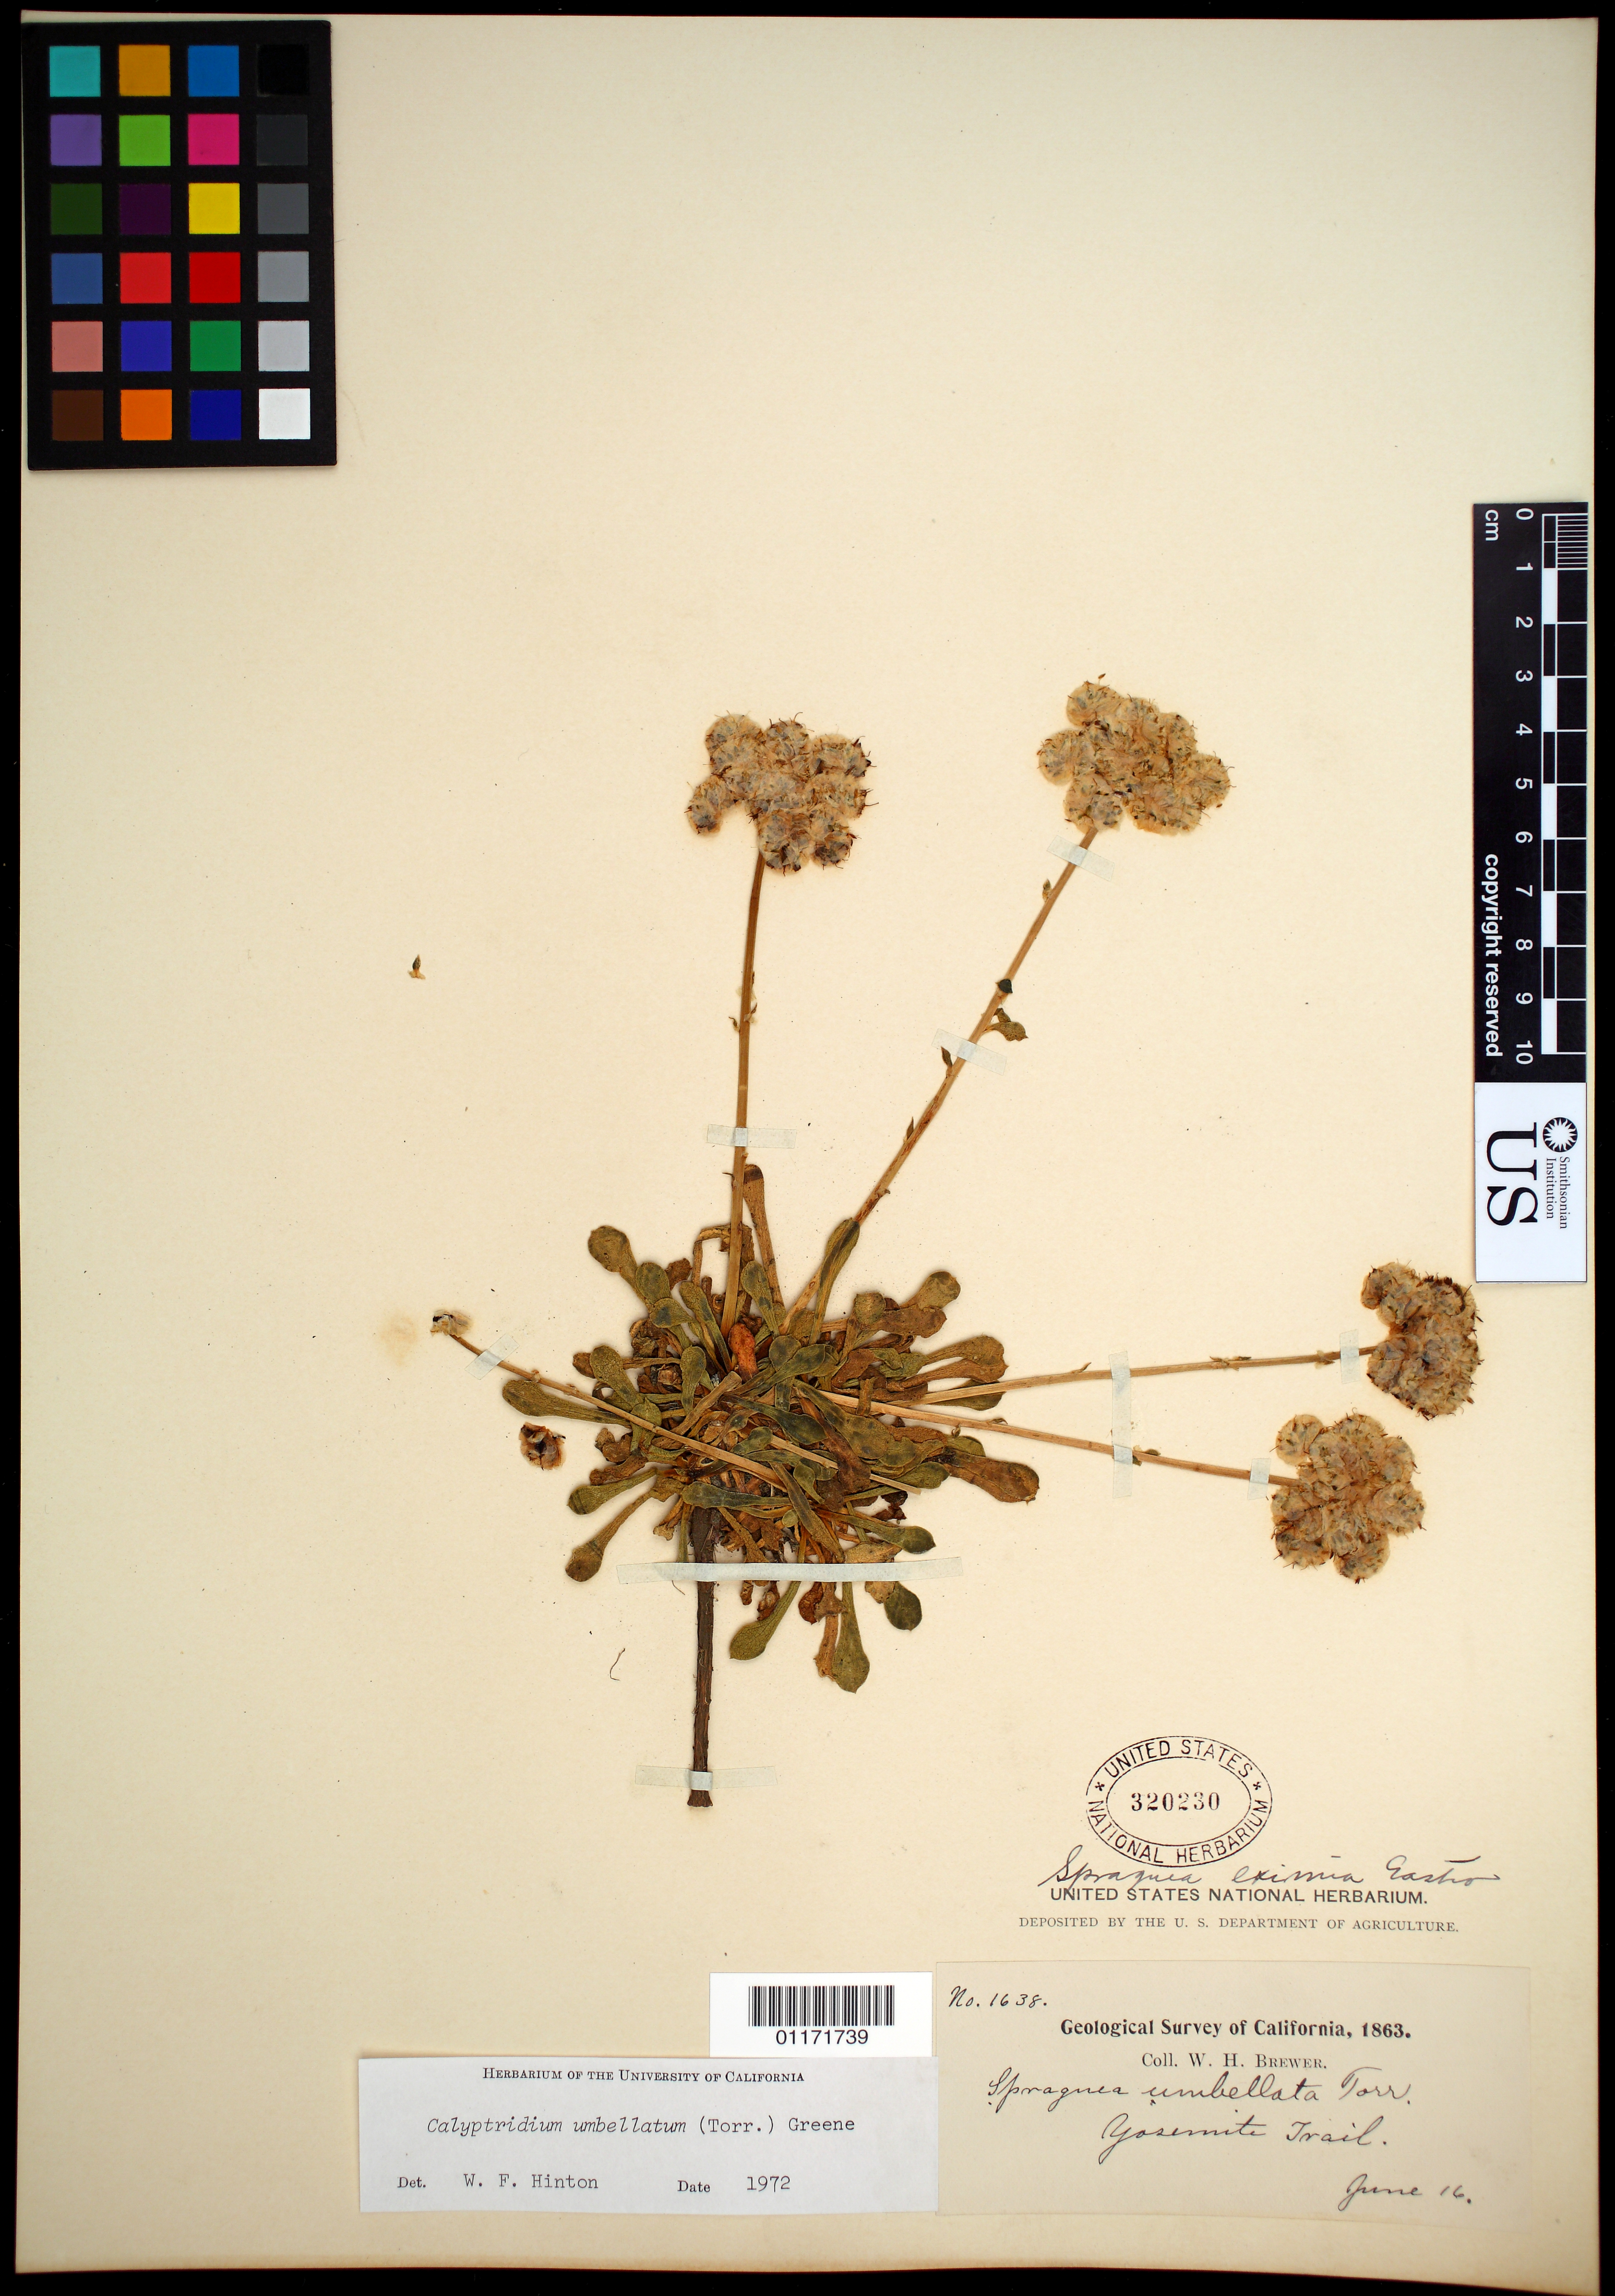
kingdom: Plantae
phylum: Tracheophyta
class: Magnoliopsida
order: Caryophyllales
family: Montiaceae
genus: Calyptridium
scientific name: Calyptridium umbellatum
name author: (Torr.) Greene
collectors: W. H. Brewer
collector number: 1638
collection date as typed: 16 Jun 1863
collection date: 1863-06-16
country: United States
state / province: California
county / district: Mariposa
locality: Yosemite Trail.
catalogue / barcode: US 320230